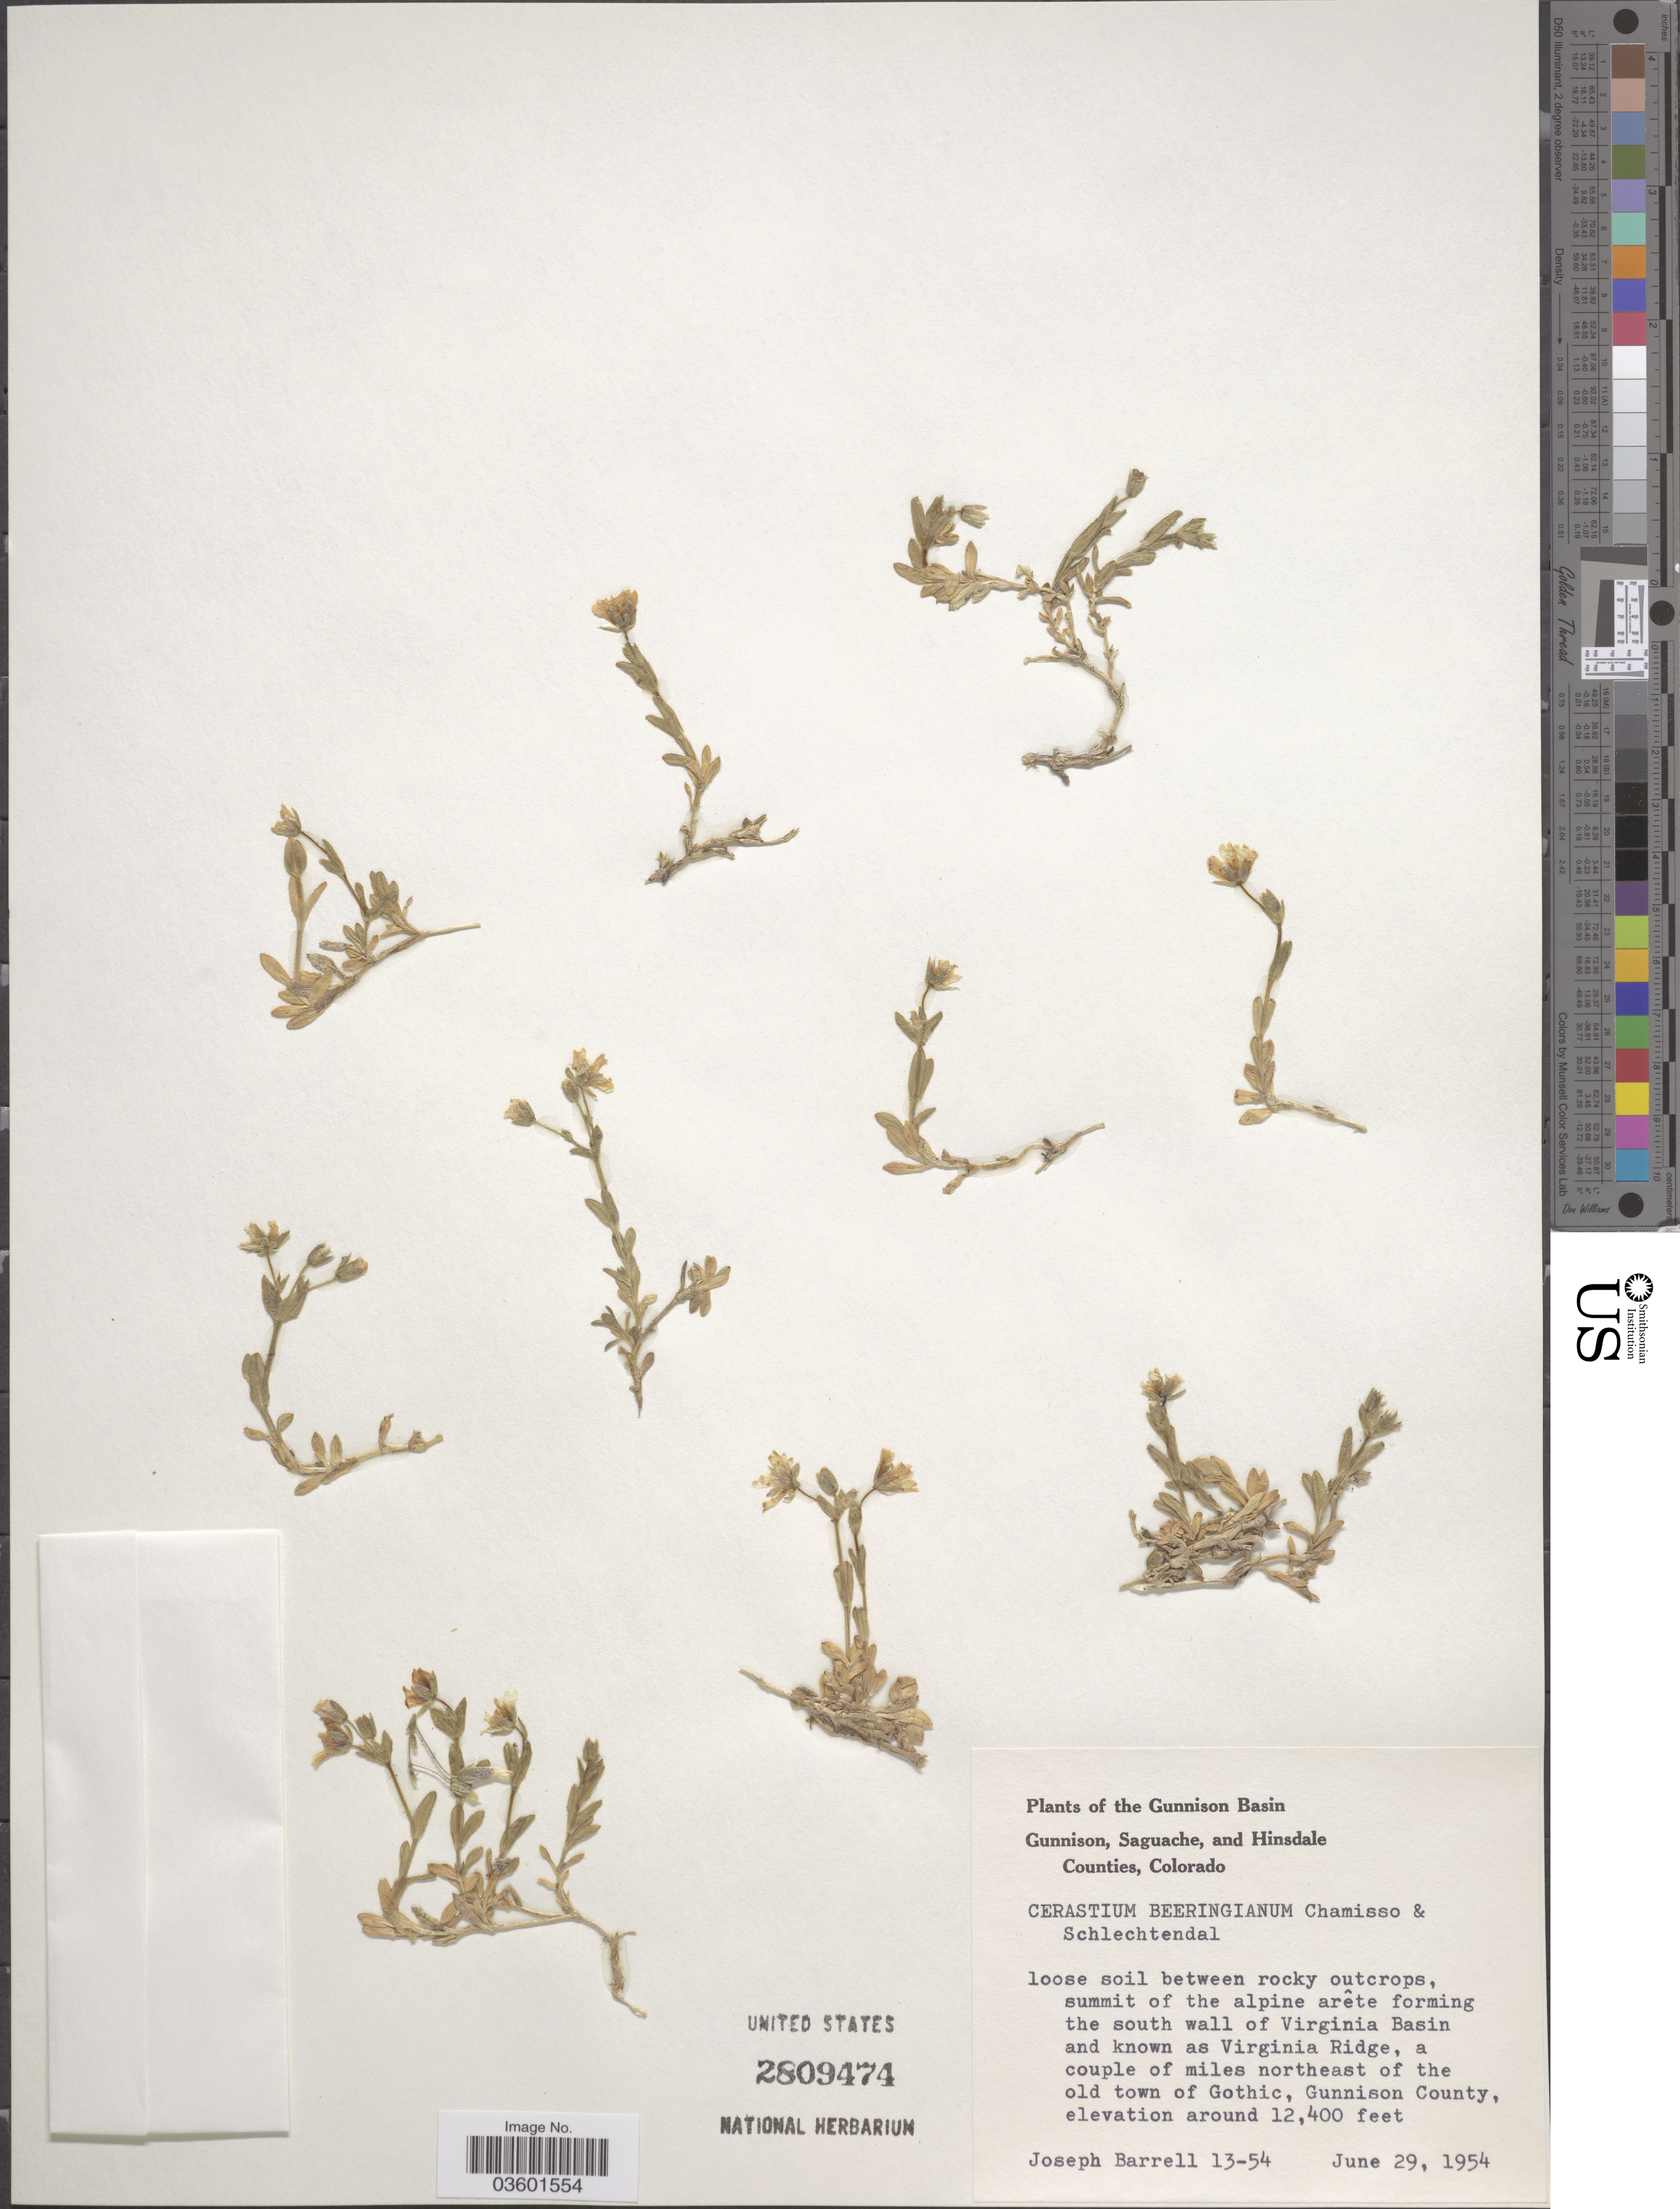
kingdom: Plantae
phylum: Tracheophyta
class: Magnoliopsida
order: Caryophyllales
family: Caryophyllaceae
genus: Cerastium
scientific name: Cerastium beeringianum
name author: Cham. & Schltdl.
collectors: J. Barrell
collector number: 13-54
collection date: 1954-06-29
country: United States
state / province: Colorado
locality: The Gunnison Basin. Summit of the alpine arête forming the south wall of Virginia Basin and known as Virginia Ridge, a couple of miles northeast of the old town of Gothic, Gunnison County.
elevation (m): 3780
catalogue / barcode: US 2809474